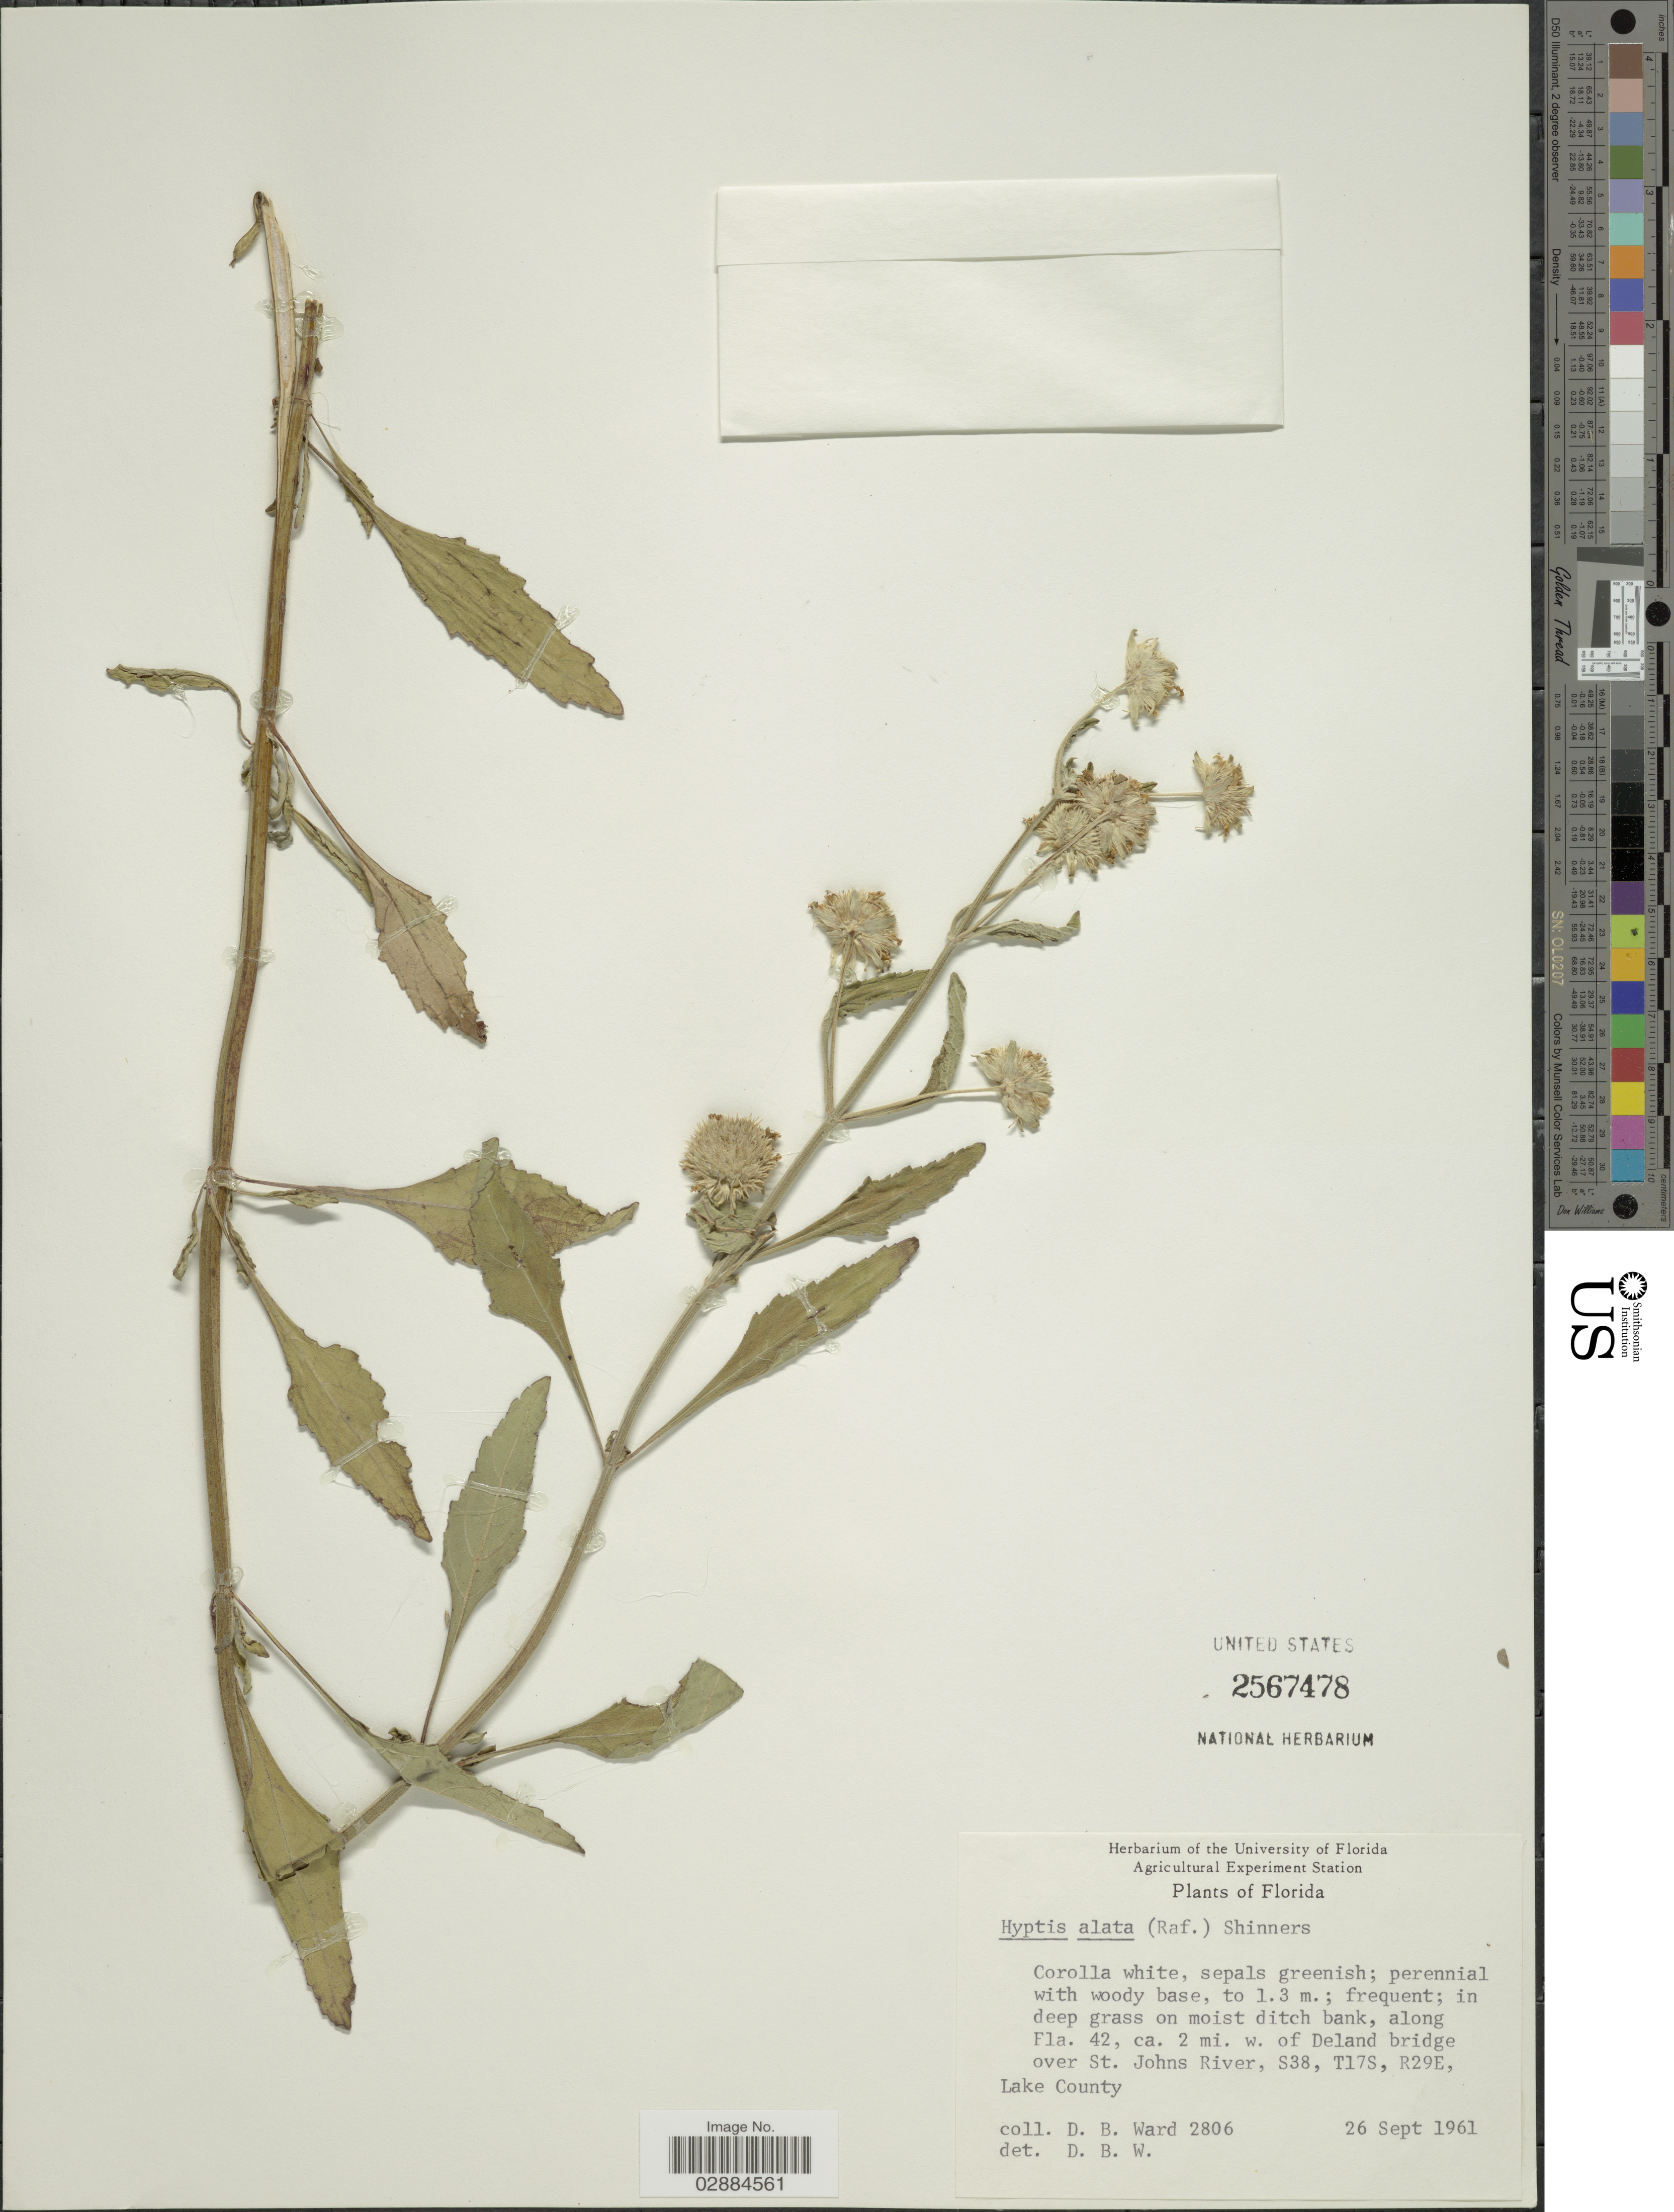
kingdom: Plantae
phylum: Tracheophyta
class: Magnoliopsida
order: Lamiales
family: Lamiaceae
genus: Hyptis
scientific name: Hyptis alata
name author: (Raf.) Shinners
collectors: D. B. Ward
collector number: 2806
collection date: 1961-09-26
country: United States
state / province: Florida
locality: In deep grass on moist ditch bank, along Fla. 42, ca. 2 mi. w. of Deland bridge over St. Johns River, S38, T17S, R29E. Lake County.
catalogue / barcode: US 2567478